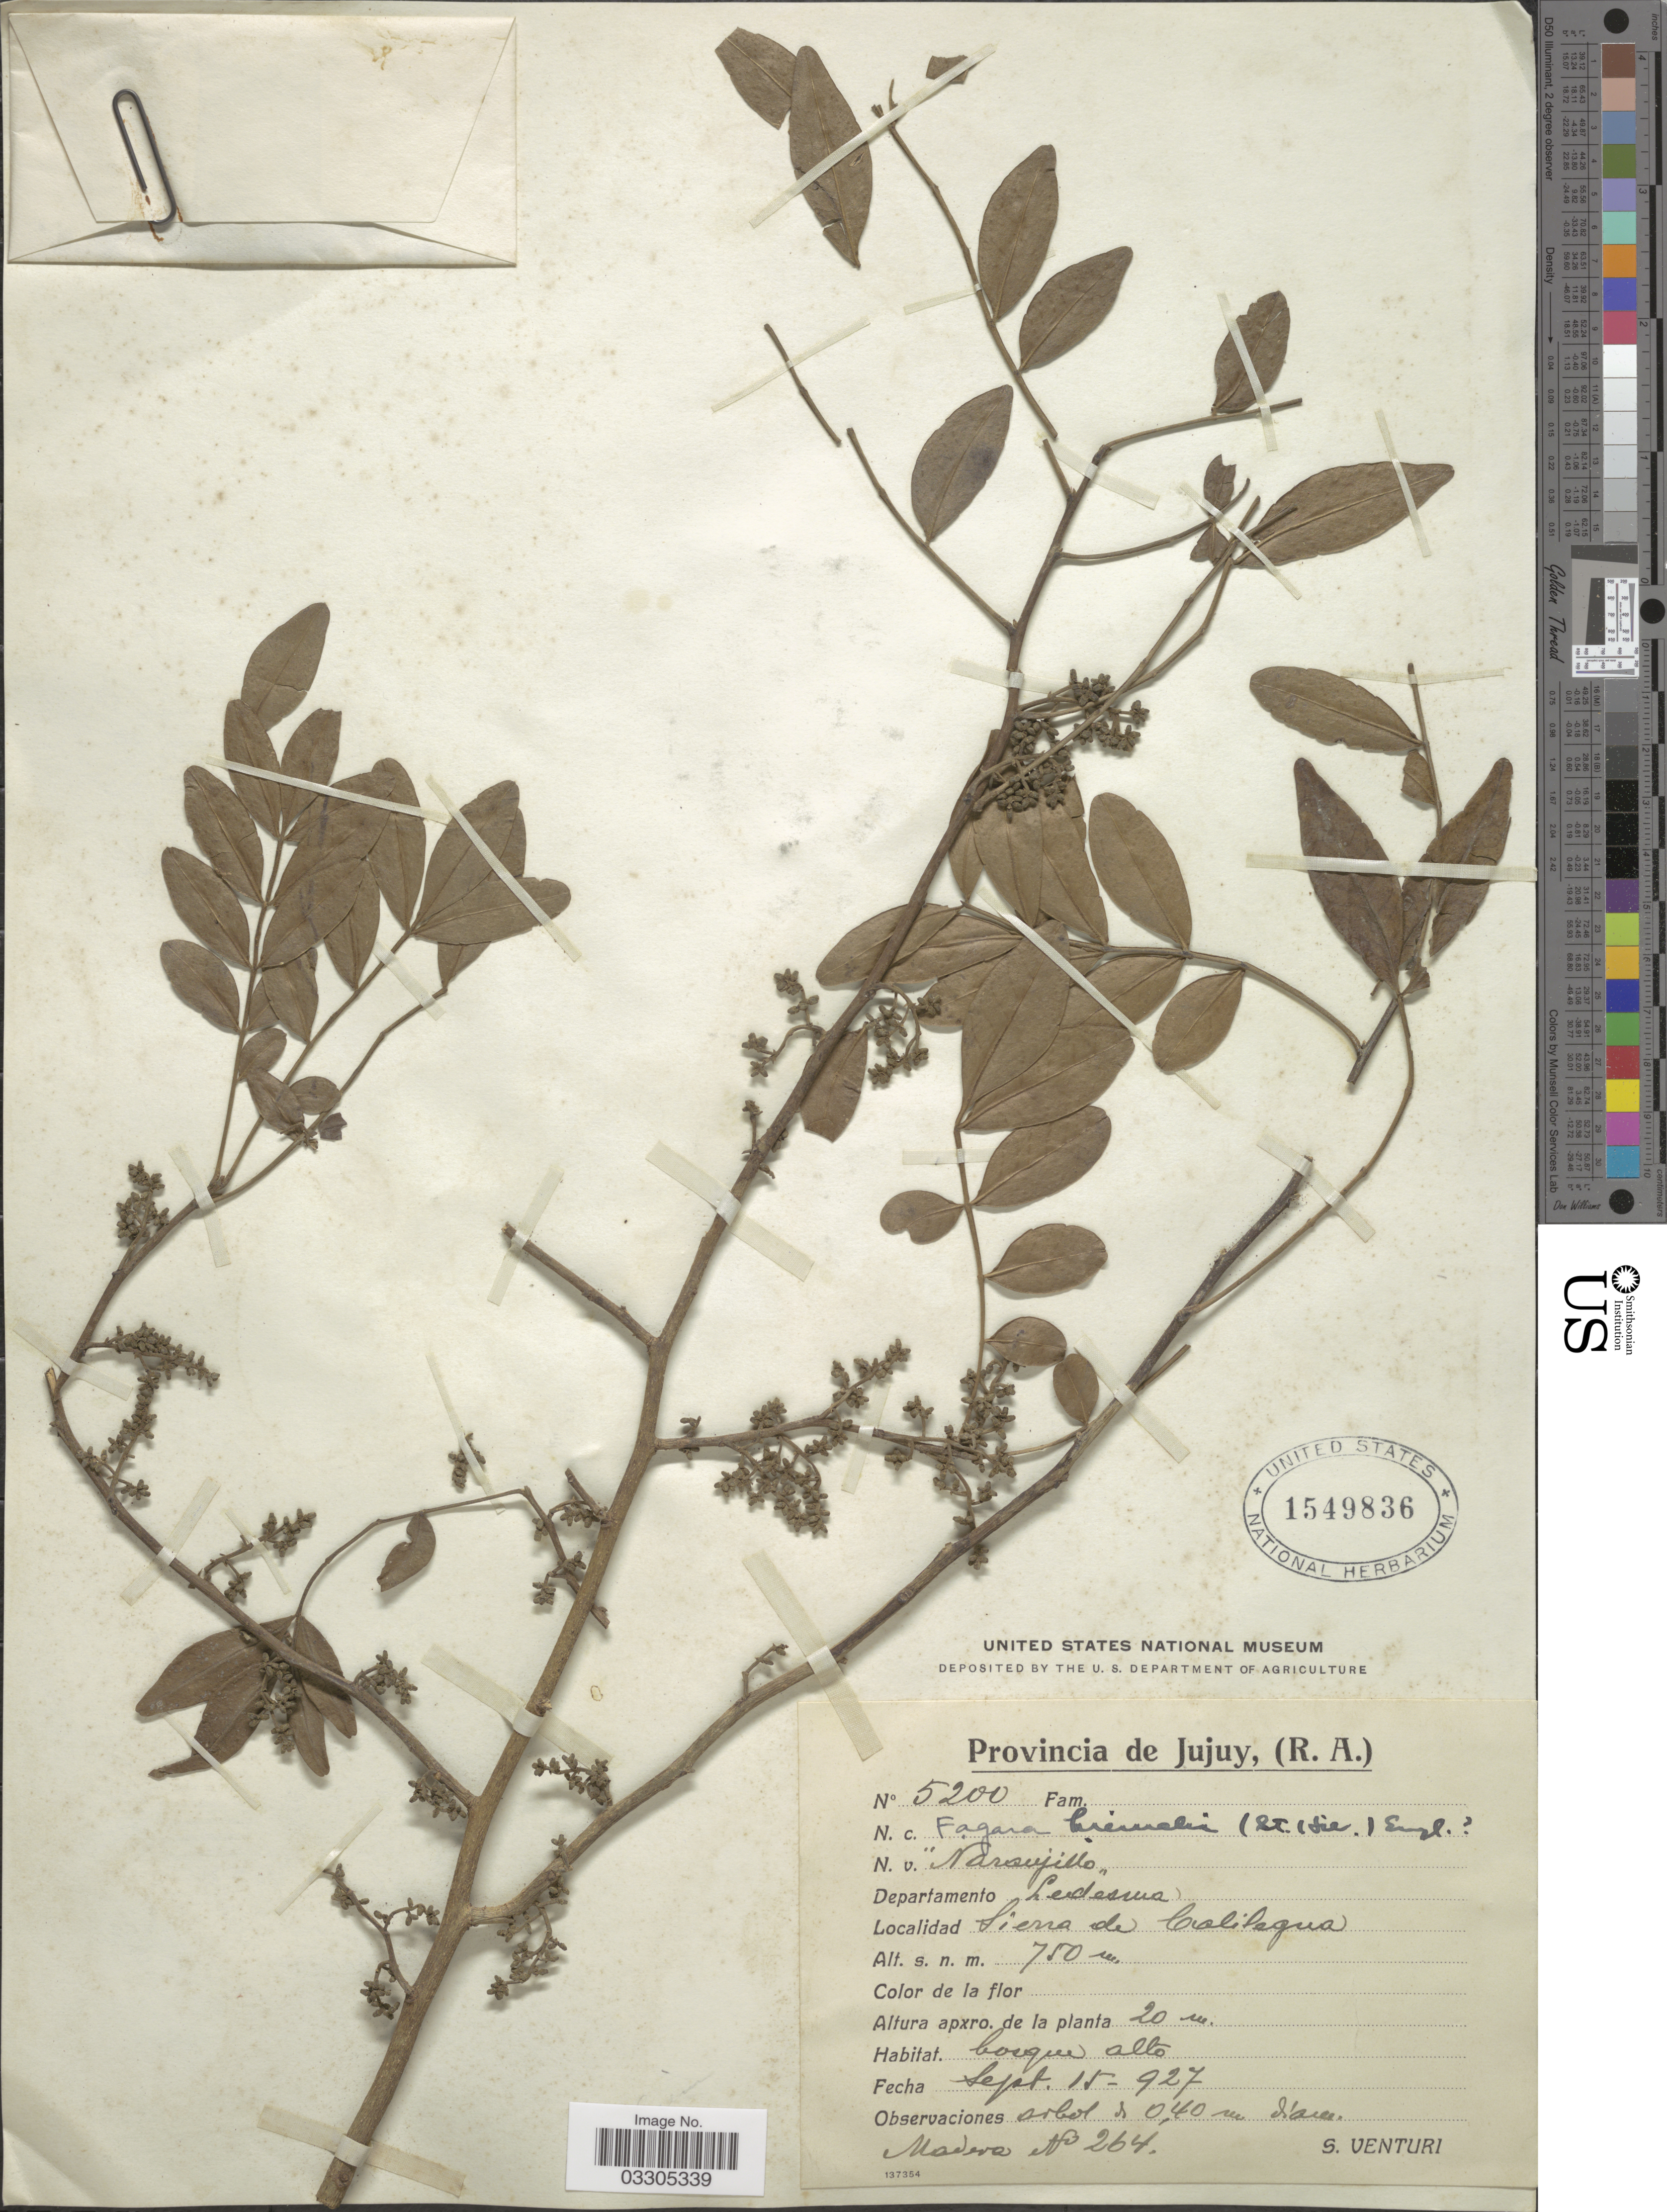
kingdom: Plantae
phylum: Tracheophyta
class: Magnoliopsida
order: Sapindales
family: Rutaceae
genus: Zanthoxylum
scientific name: Zanthoxylum hiemalis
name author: A. St.-Hil.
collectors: S. Venturi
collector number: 5200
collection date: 1927-09-15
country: Argentina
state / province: Jujuy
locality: (R. A.), Departamento Ledesma. Sierra de Calilegua.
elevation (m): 750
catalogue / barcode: US 1549836